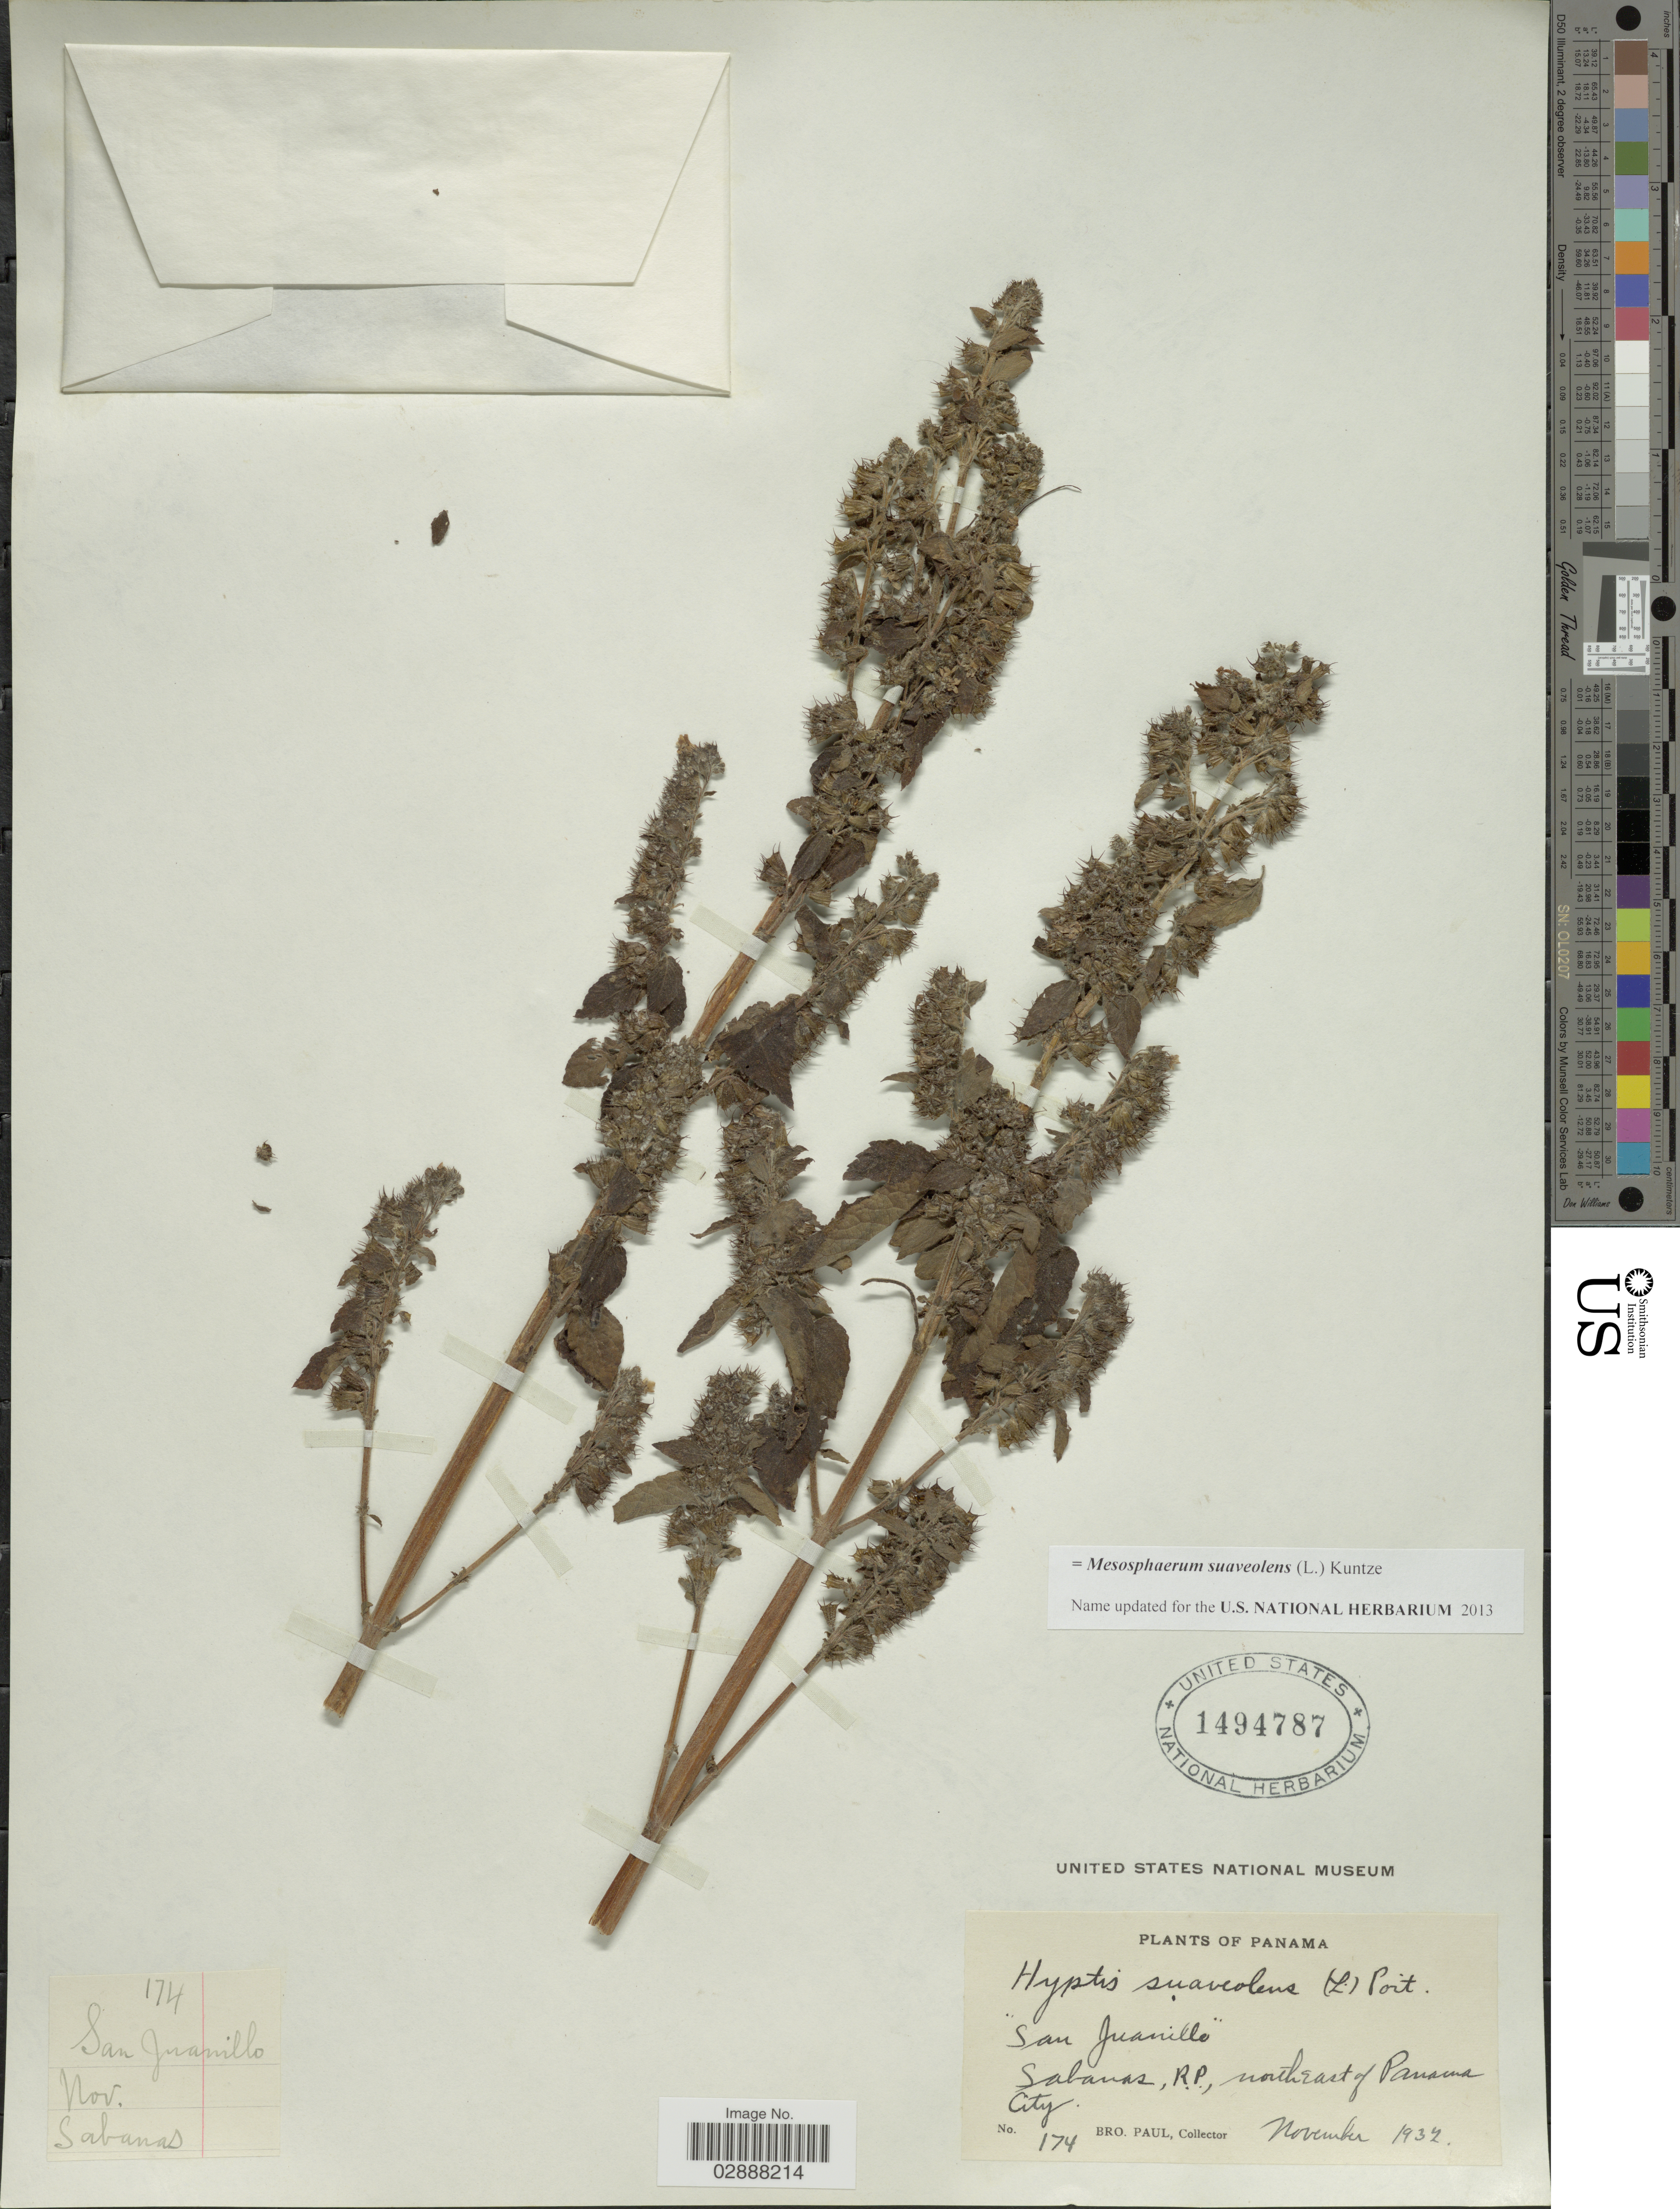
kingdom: Plantae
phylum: Tracheophyta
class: Magnoliopsida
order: Lamiales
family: Lamiaceae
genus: Mesosphaerum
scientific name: Mesosphaerum suaveolens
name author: (L.) Kuntze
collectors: B. Paul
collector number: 174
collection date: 1932-11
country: Panama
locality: San Juanillo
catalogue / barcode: US 1494787